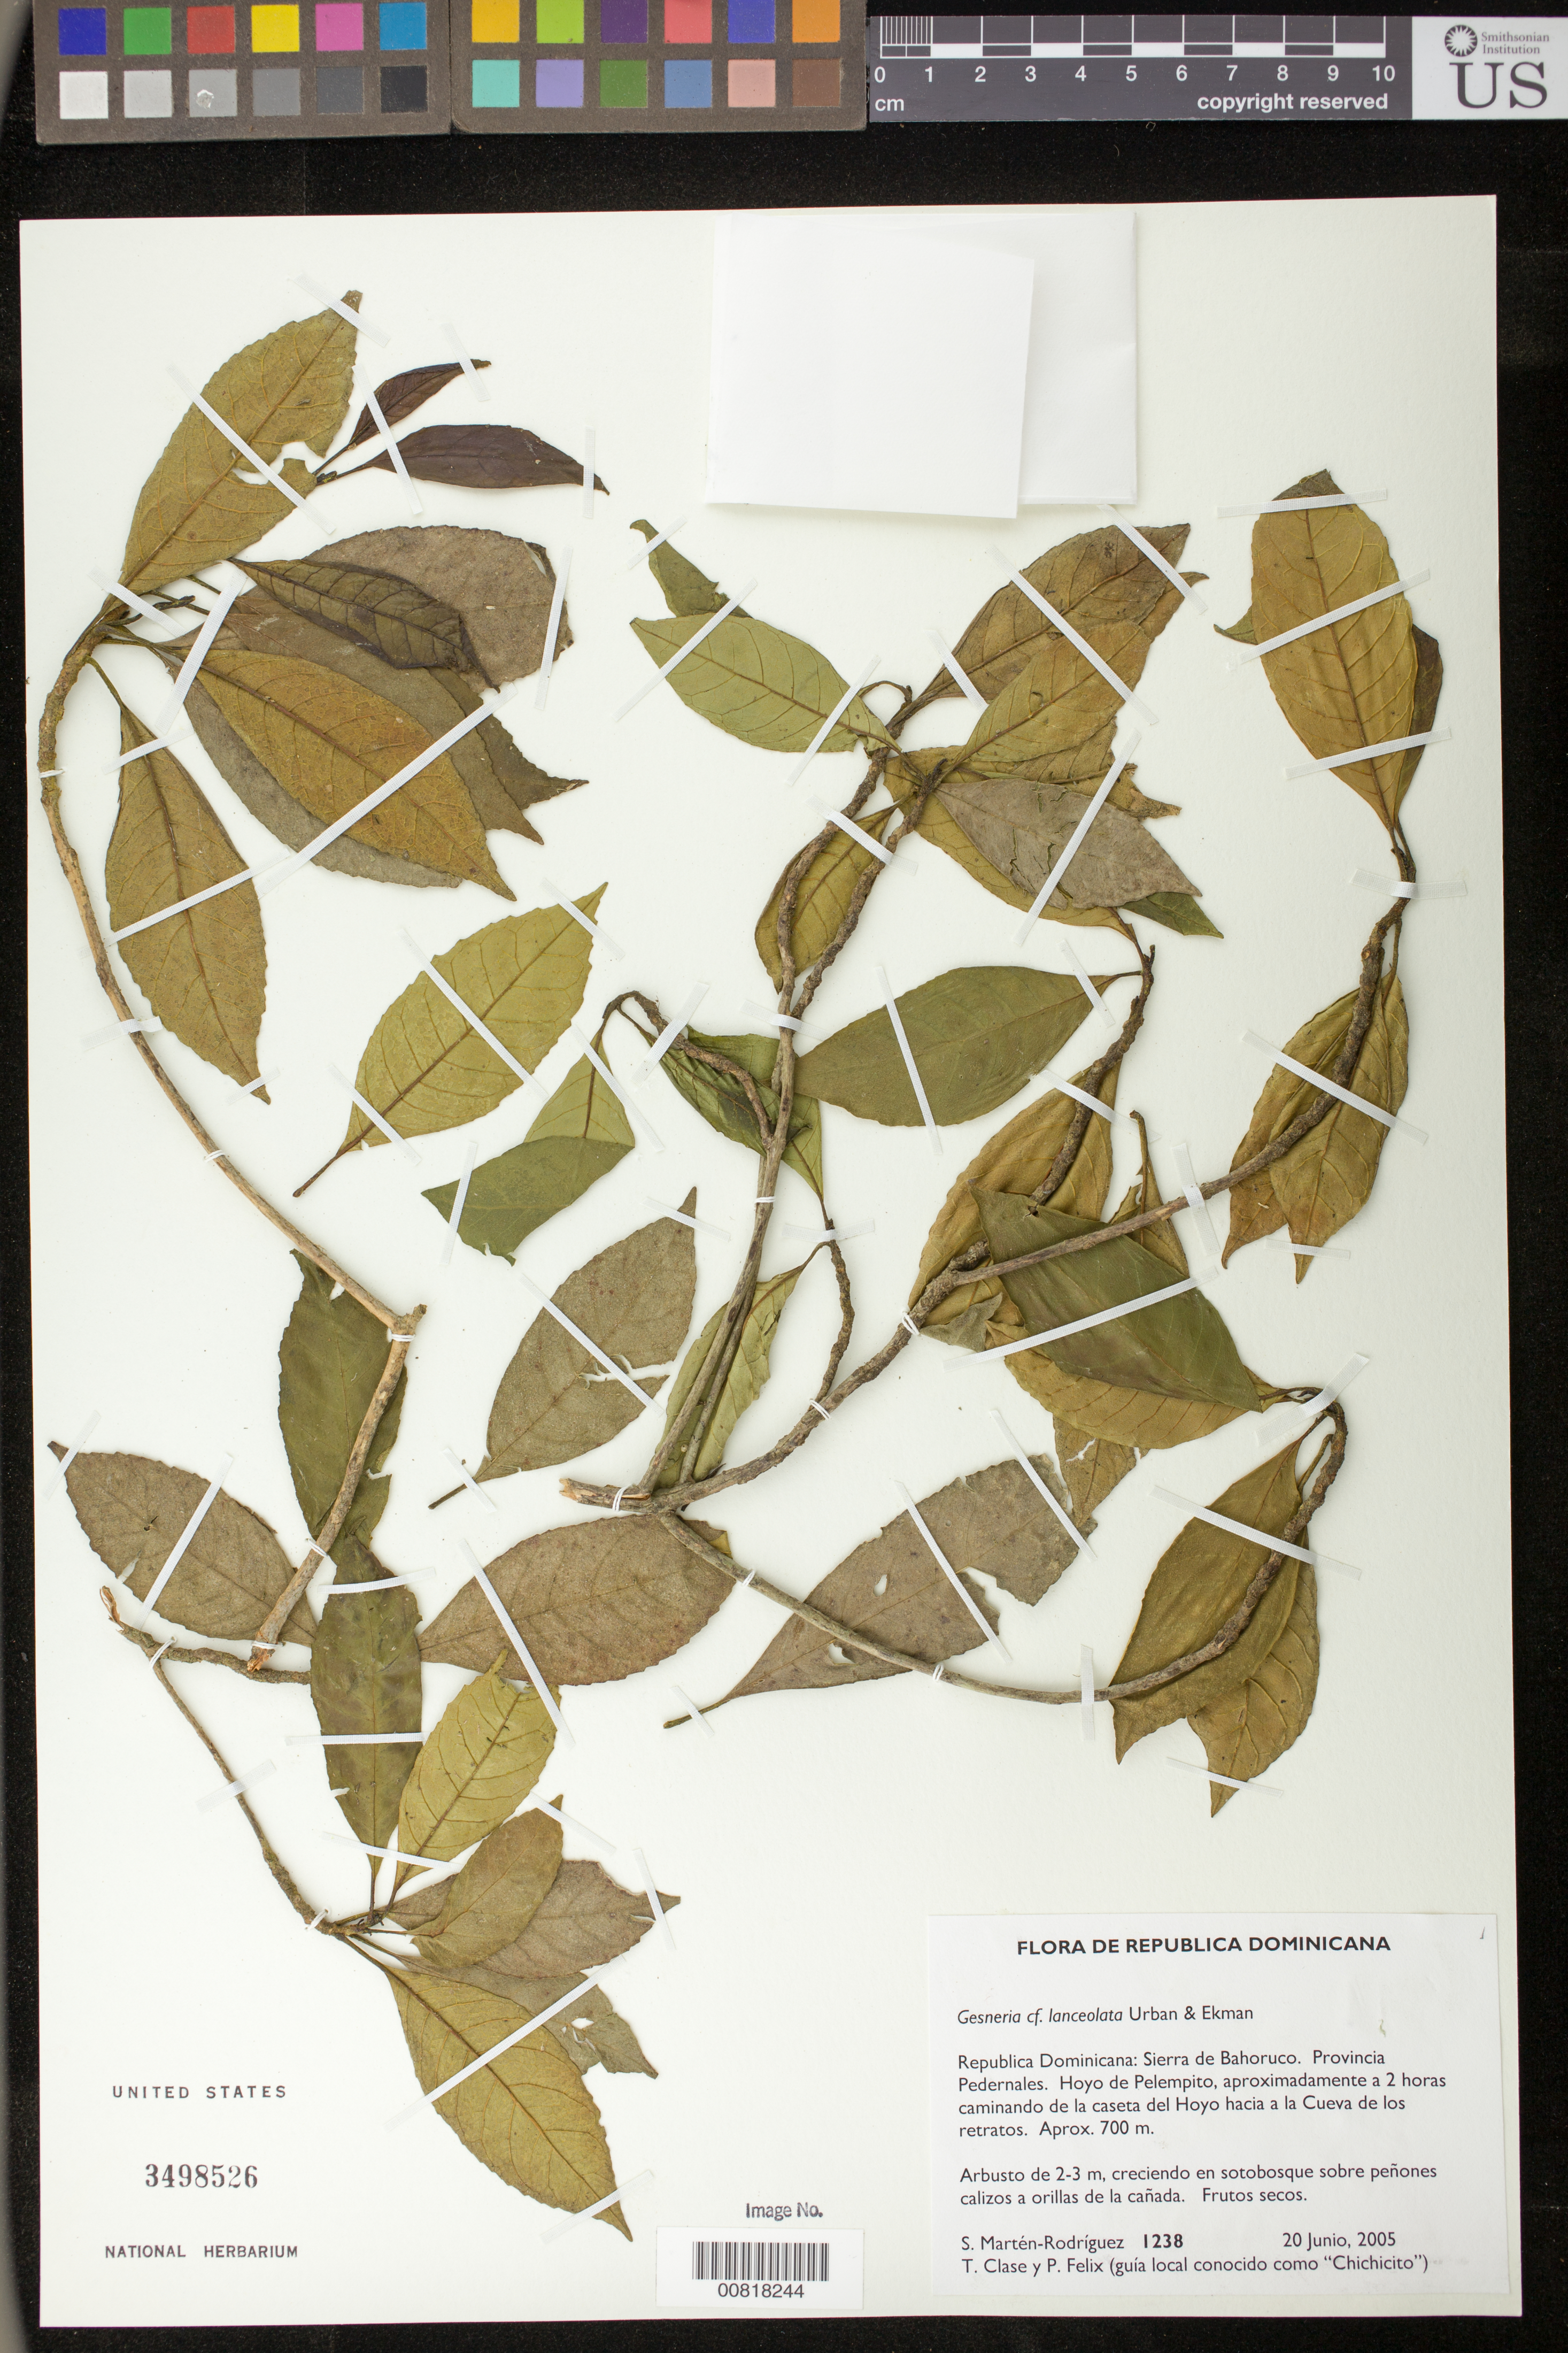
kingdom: Plantae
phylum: Tracheophyta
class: Magnoliopsida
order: Lamiales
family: Gesneriaceae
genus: Gesneria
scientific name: Gesneria subalata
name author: Urb. & Ekman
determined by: Clark, John L., (UNITED STATES)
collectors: S. Martén-Rodríguez, T. Clase & P. Félix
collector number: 1238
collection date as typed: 20 Jun 2005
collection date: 2005-06-20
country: Dominican Republic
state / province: Pedernales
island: Hispaniola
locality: Republica Dominicana: Sierra de Bahoruco. Provincia Pedernales. Hoyo de Pelempito, aproximadamente a 2 horas caminando de la caseta del Hoyo hacia a la Cueva de los retratos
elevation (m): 700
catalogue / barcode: US 3498526